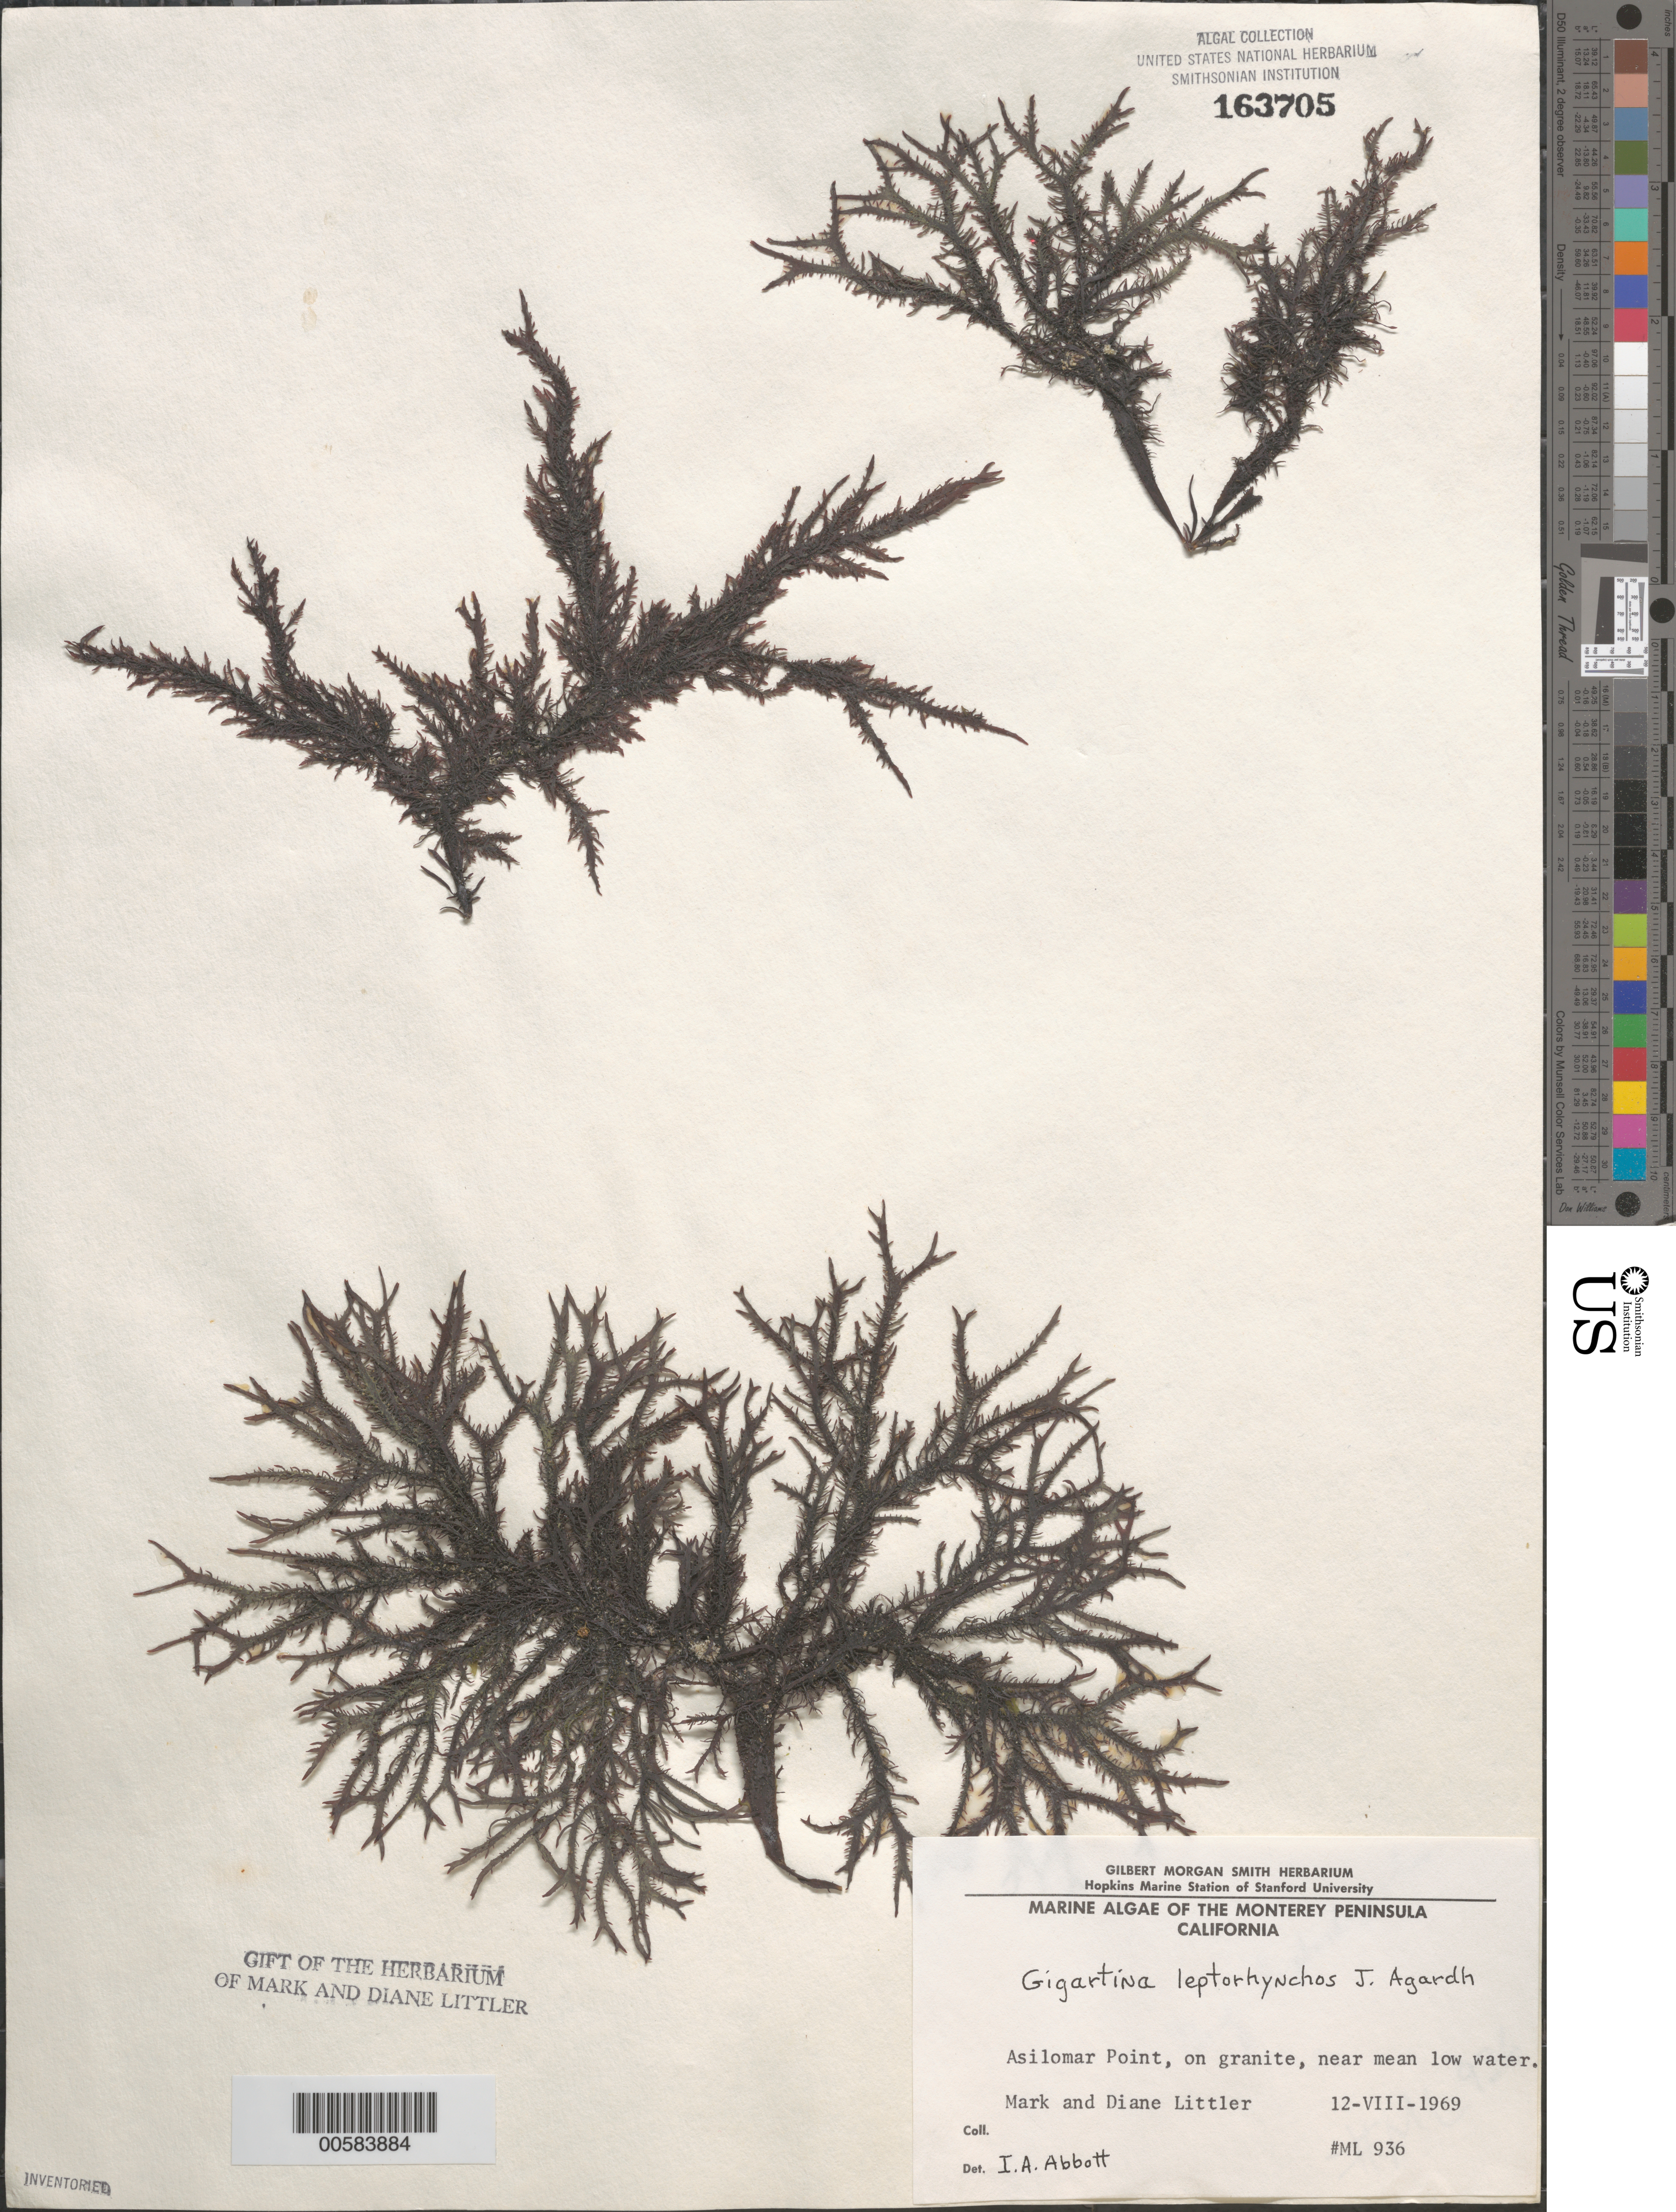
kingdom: Plantae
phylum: Rhodophyta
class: Florideophyceae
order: Gigartinales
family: Gigartinaceae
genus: Mazzaella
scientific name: Mazzaella leptorhynchos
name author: (J. Agardh) Leister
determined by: Algae name updating Project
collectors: M. M. Littler & D. S. Littler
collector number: ML 936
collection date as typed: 12 Aug 1969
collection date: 1969-08-12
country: United States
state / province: California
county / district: Monterey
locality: Asilomar Point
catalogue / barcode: US 163705